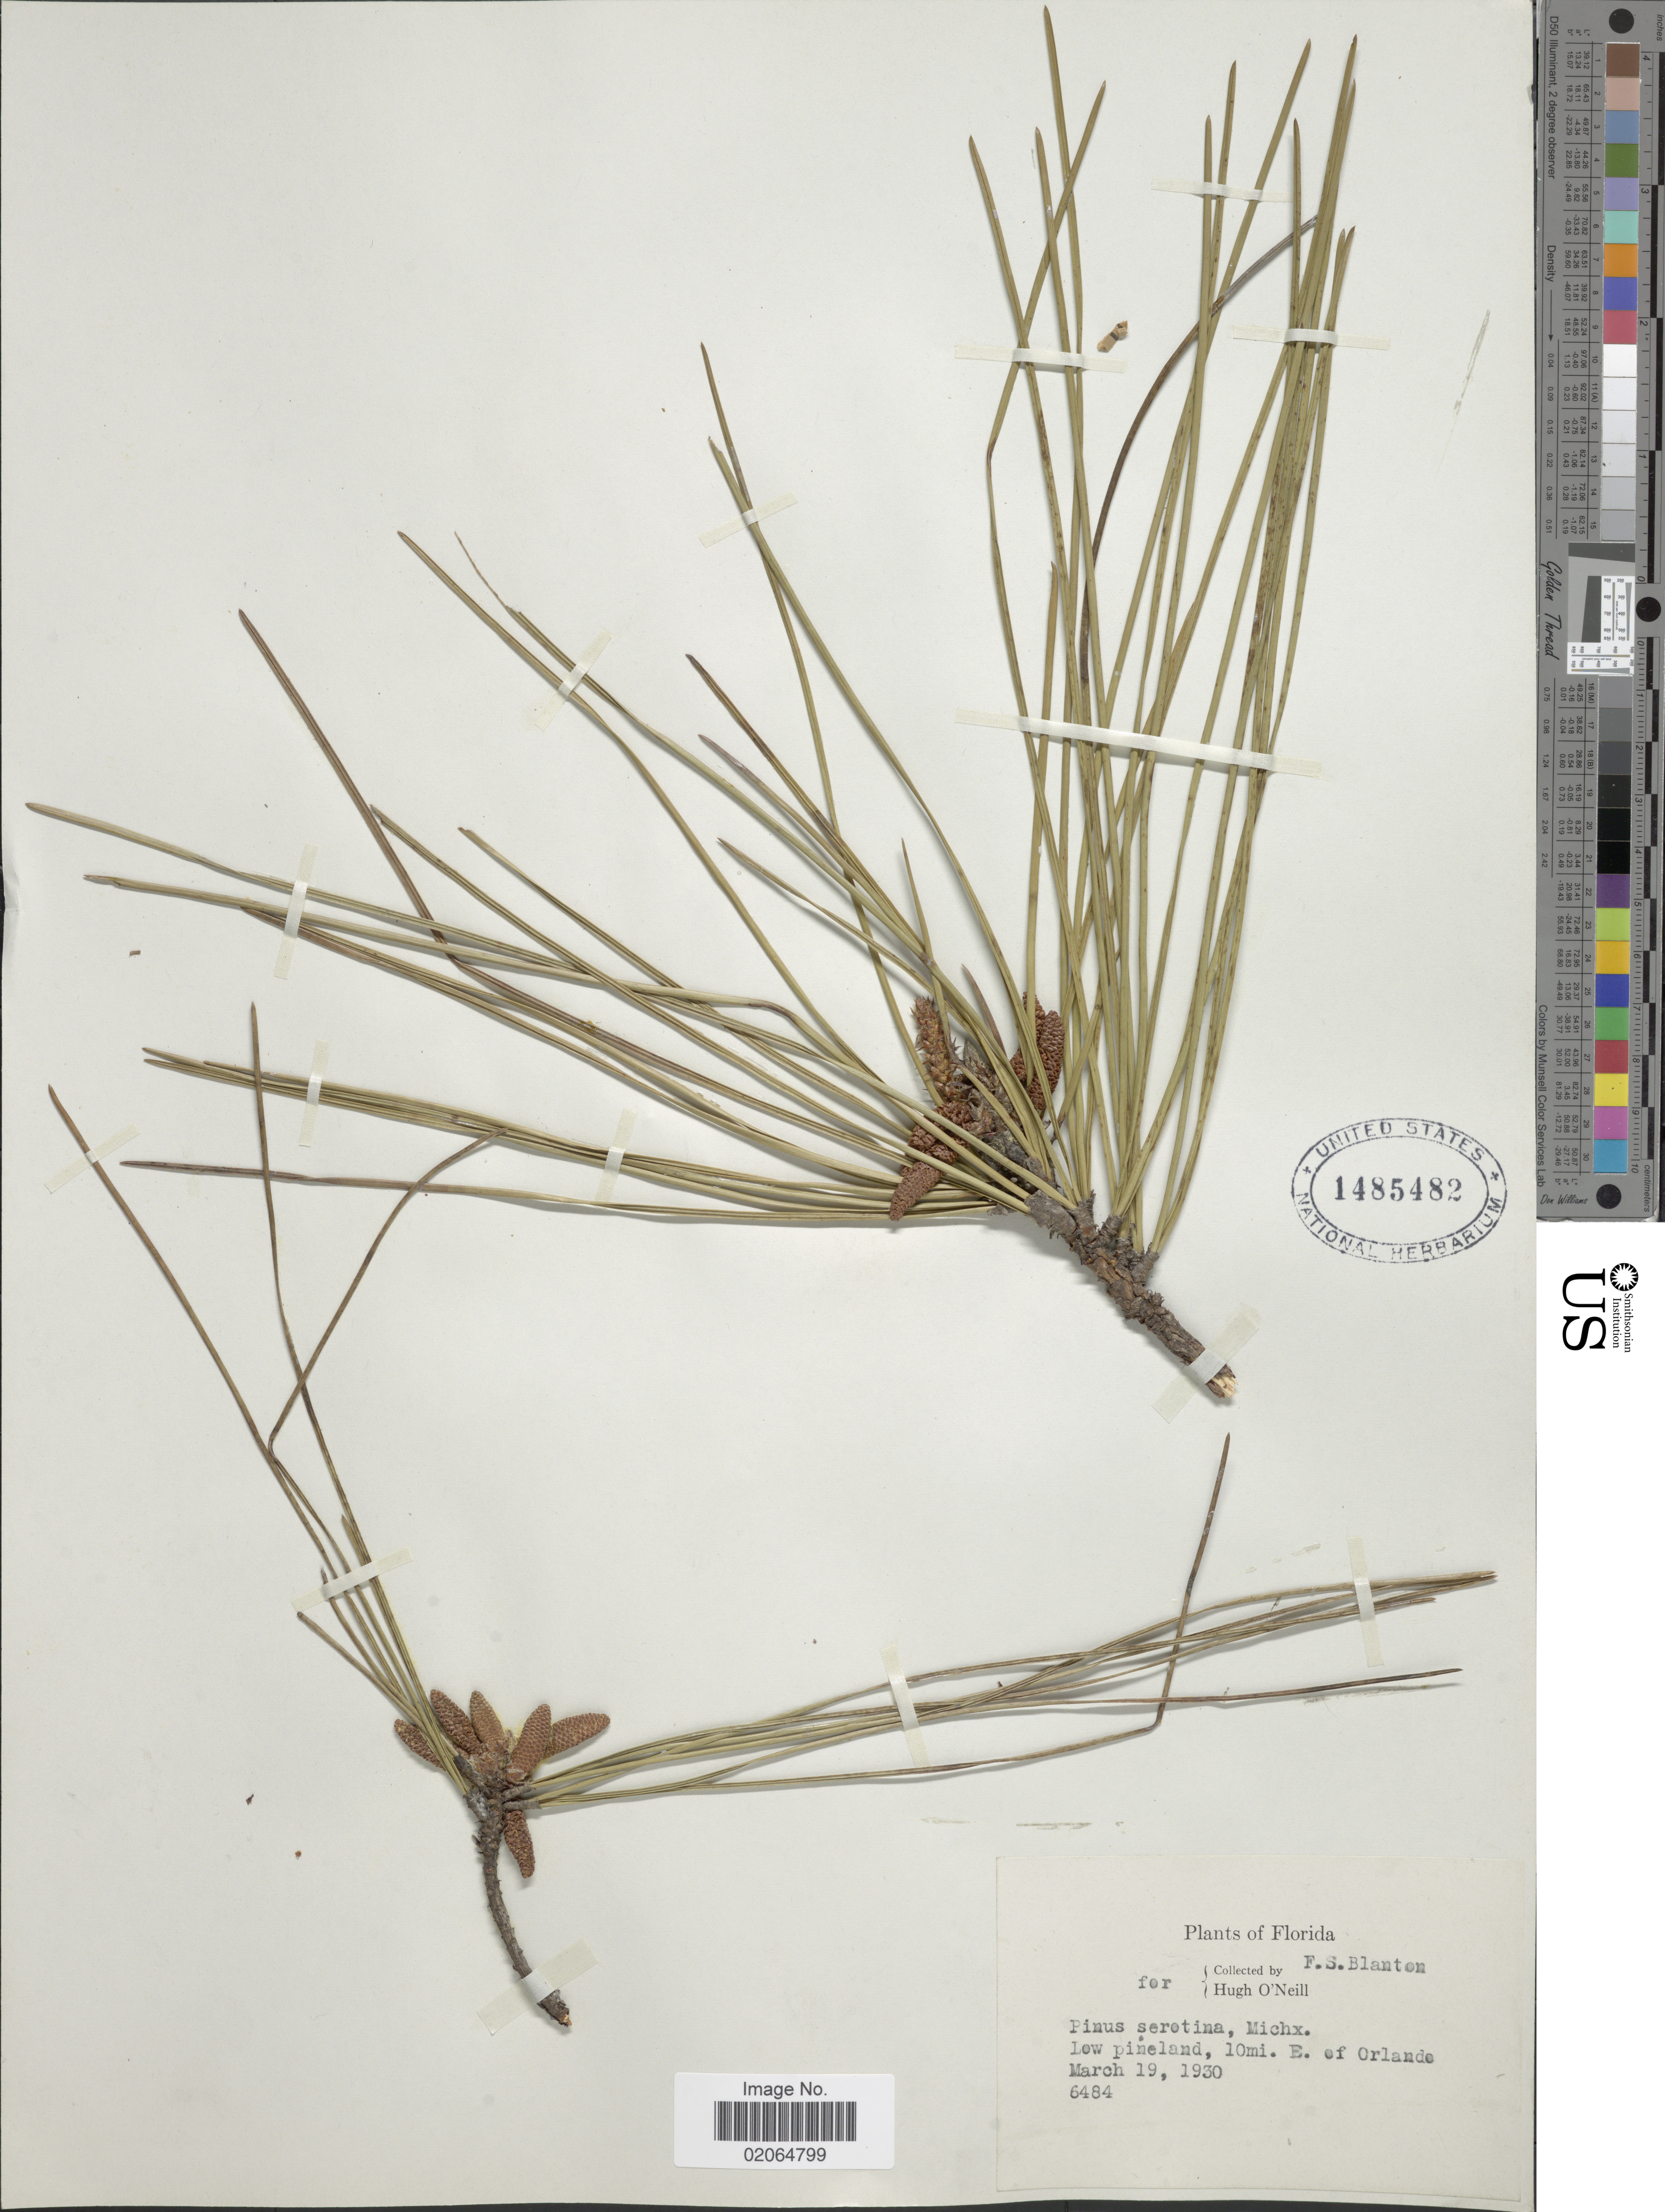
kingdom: Plantae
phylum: Tracheophyta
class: Pinopsida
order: Pinales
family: Pinaceae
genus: Pinus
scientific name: Pinus serotina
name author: Michx.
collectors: F. S. Blanton & H. O'Neill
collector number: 6484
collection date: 1930-03-19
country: United States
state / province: Florida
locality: Low pineland, 10 mi. E. of Orlando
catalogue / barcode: US 1485482